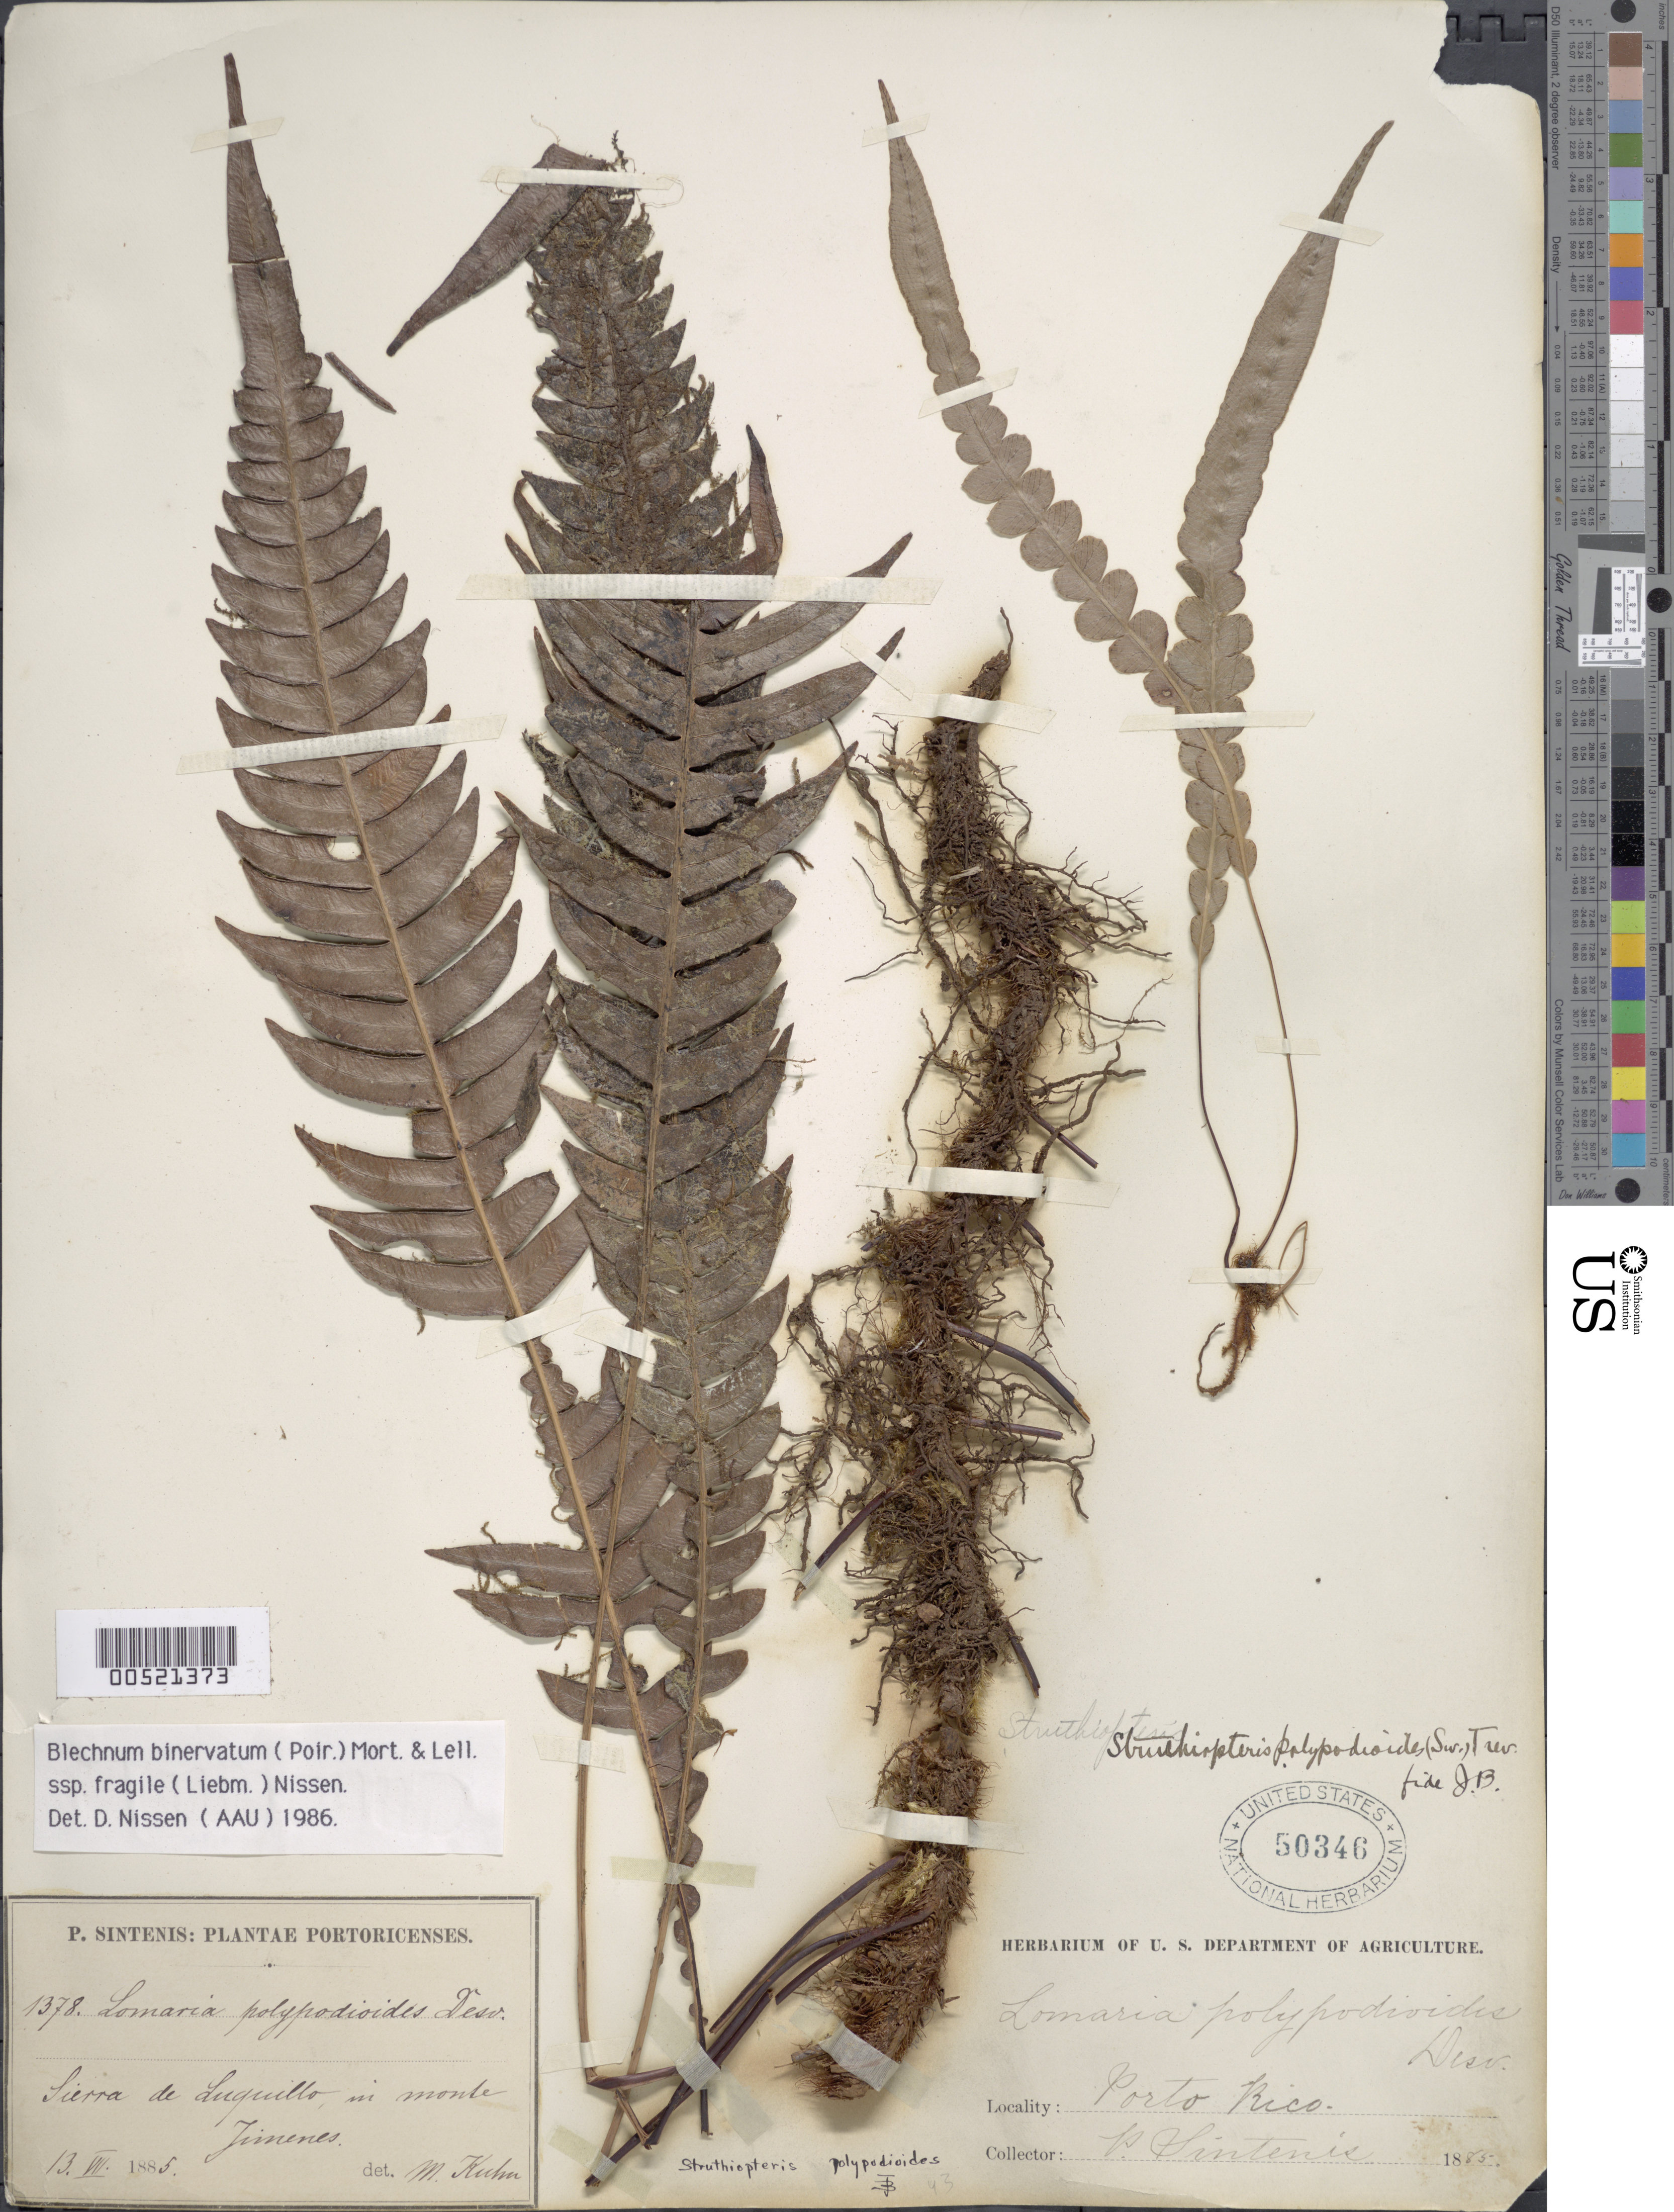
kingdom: Plantae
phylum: Tracheophyta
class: Polypodiopsida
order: Polypodiales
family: Blechnaceae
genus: Blechnum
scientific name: Blechnum binervatum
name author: (Poir.) C.V. Morton & Lellinger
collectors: P. Sintenis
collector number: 1378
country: Puerto Rico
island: Greater Antilles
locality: Sierra de Luquillo, in monte Jimenes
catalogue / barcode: US 50346